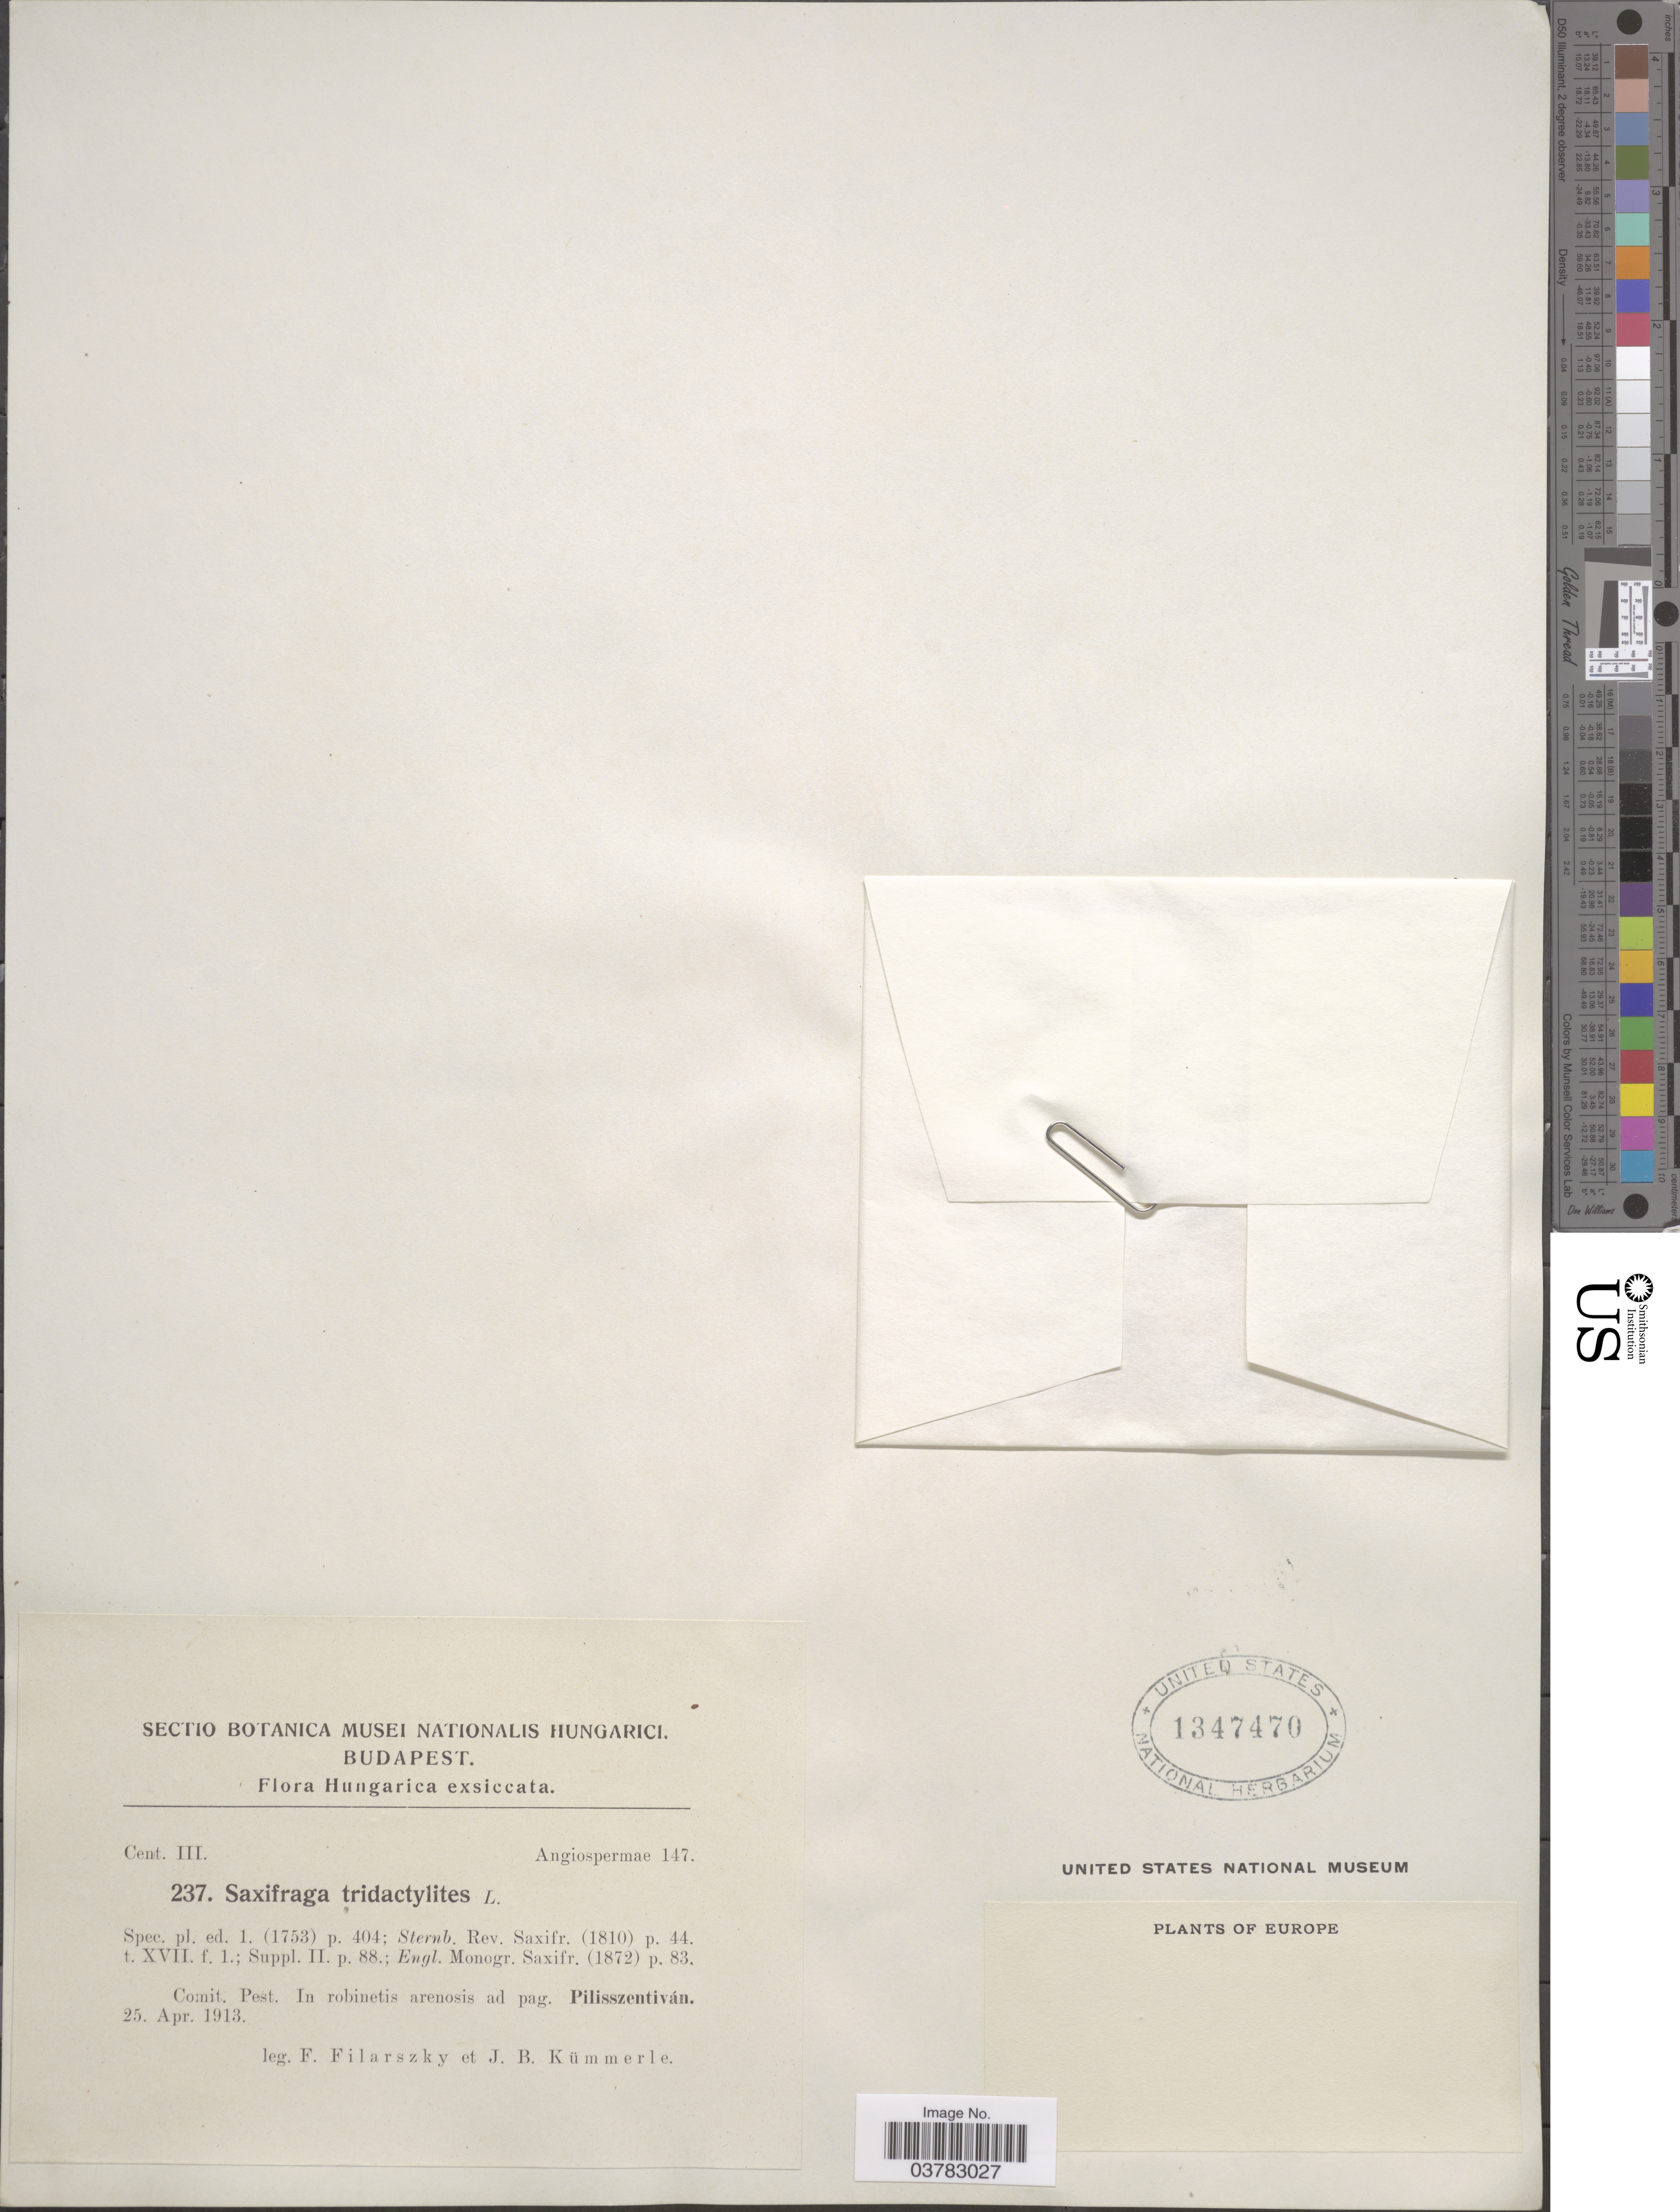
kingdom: Plantae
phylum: Tracheophyta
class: Magnoliopsida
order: Saxifragales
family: Saxifragaceae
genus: Saxifraga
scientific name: Saxifraga tridactylites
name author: L.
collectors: F. Filarszky & J. Kummerle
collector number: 237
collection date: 1913-04-25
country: Hungary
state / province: Pest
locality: Comit Pest. In robinetis arenosis ad pag. Pilisszentiván.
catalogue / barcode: US 1347470